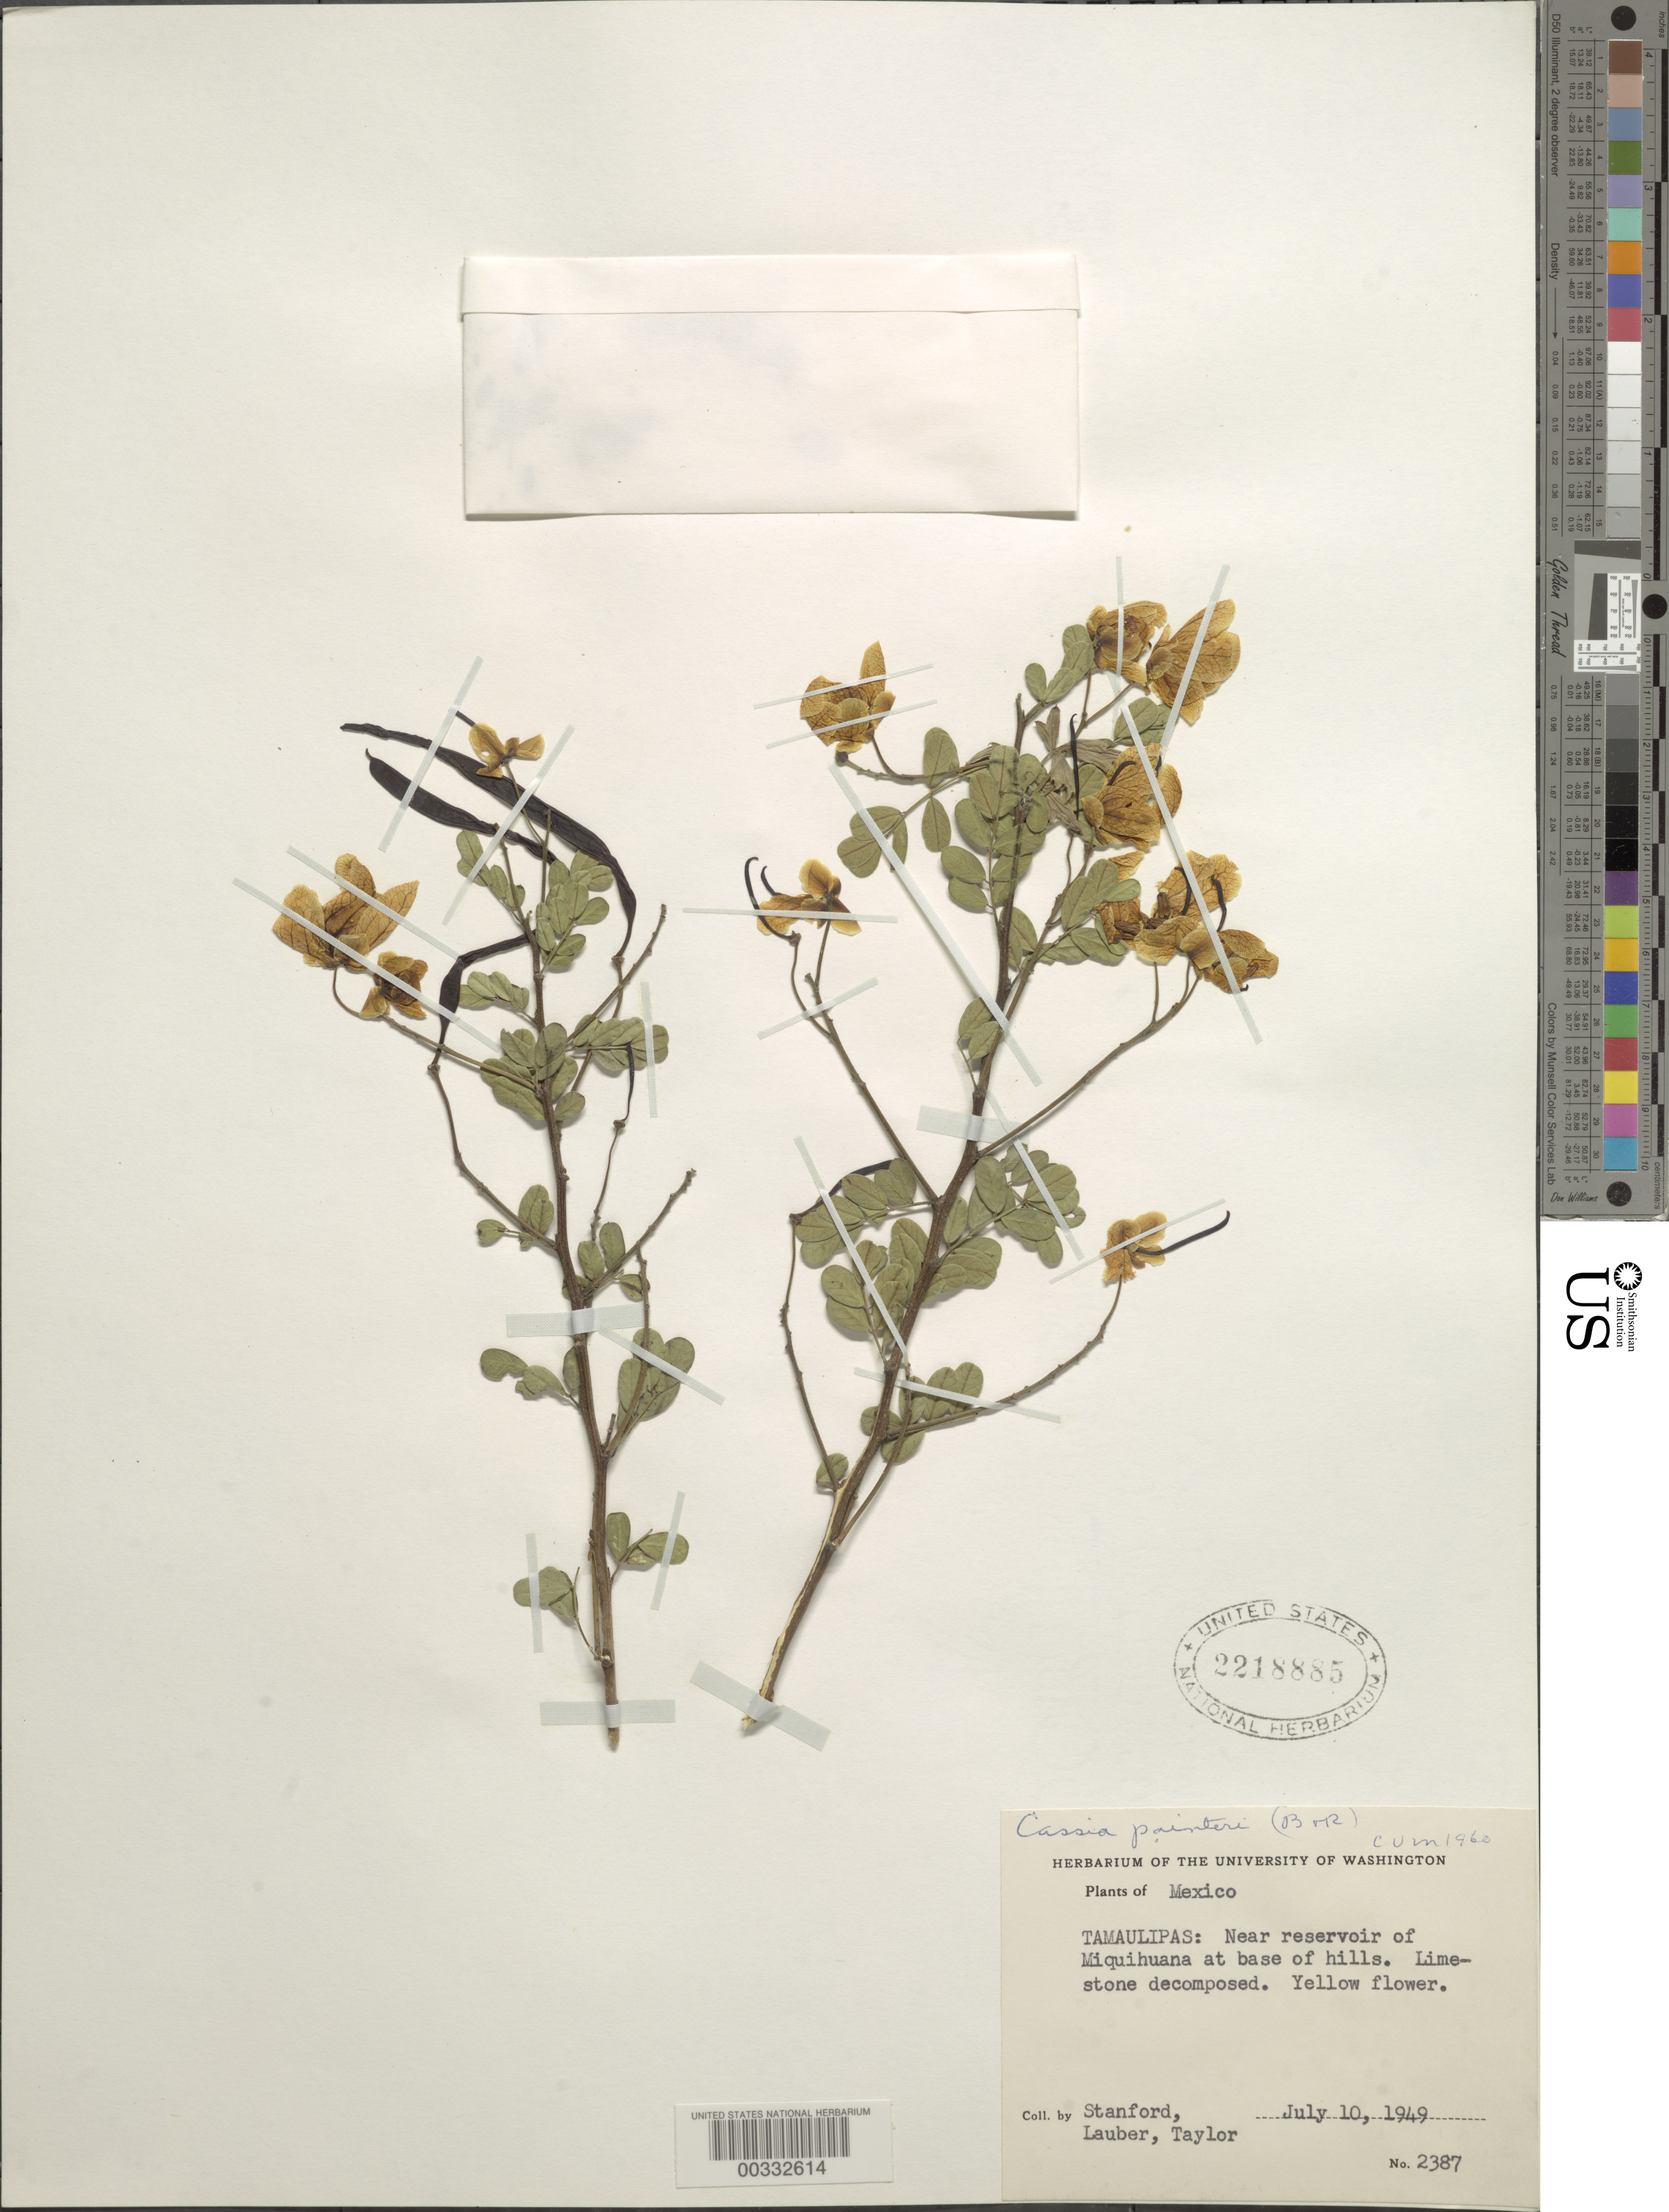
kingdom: Plantae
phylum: Tracheophyta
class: Magnoliopsida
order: Fabales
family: Fabaceae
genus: Senna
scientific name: Senna wislizeni var. painteri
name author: (Britton & Rose) H.S. Irwin & Barneby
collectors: -. Stanford, Lauber, -- & -- Taylor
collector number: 2387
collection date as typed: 10 Jul 1949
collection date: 1949-07-10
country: Mexico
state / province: Tamaulipas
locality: Near reservoir of miquihuana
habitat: Base of hills; limestone decomposed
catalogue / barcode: US 2218885